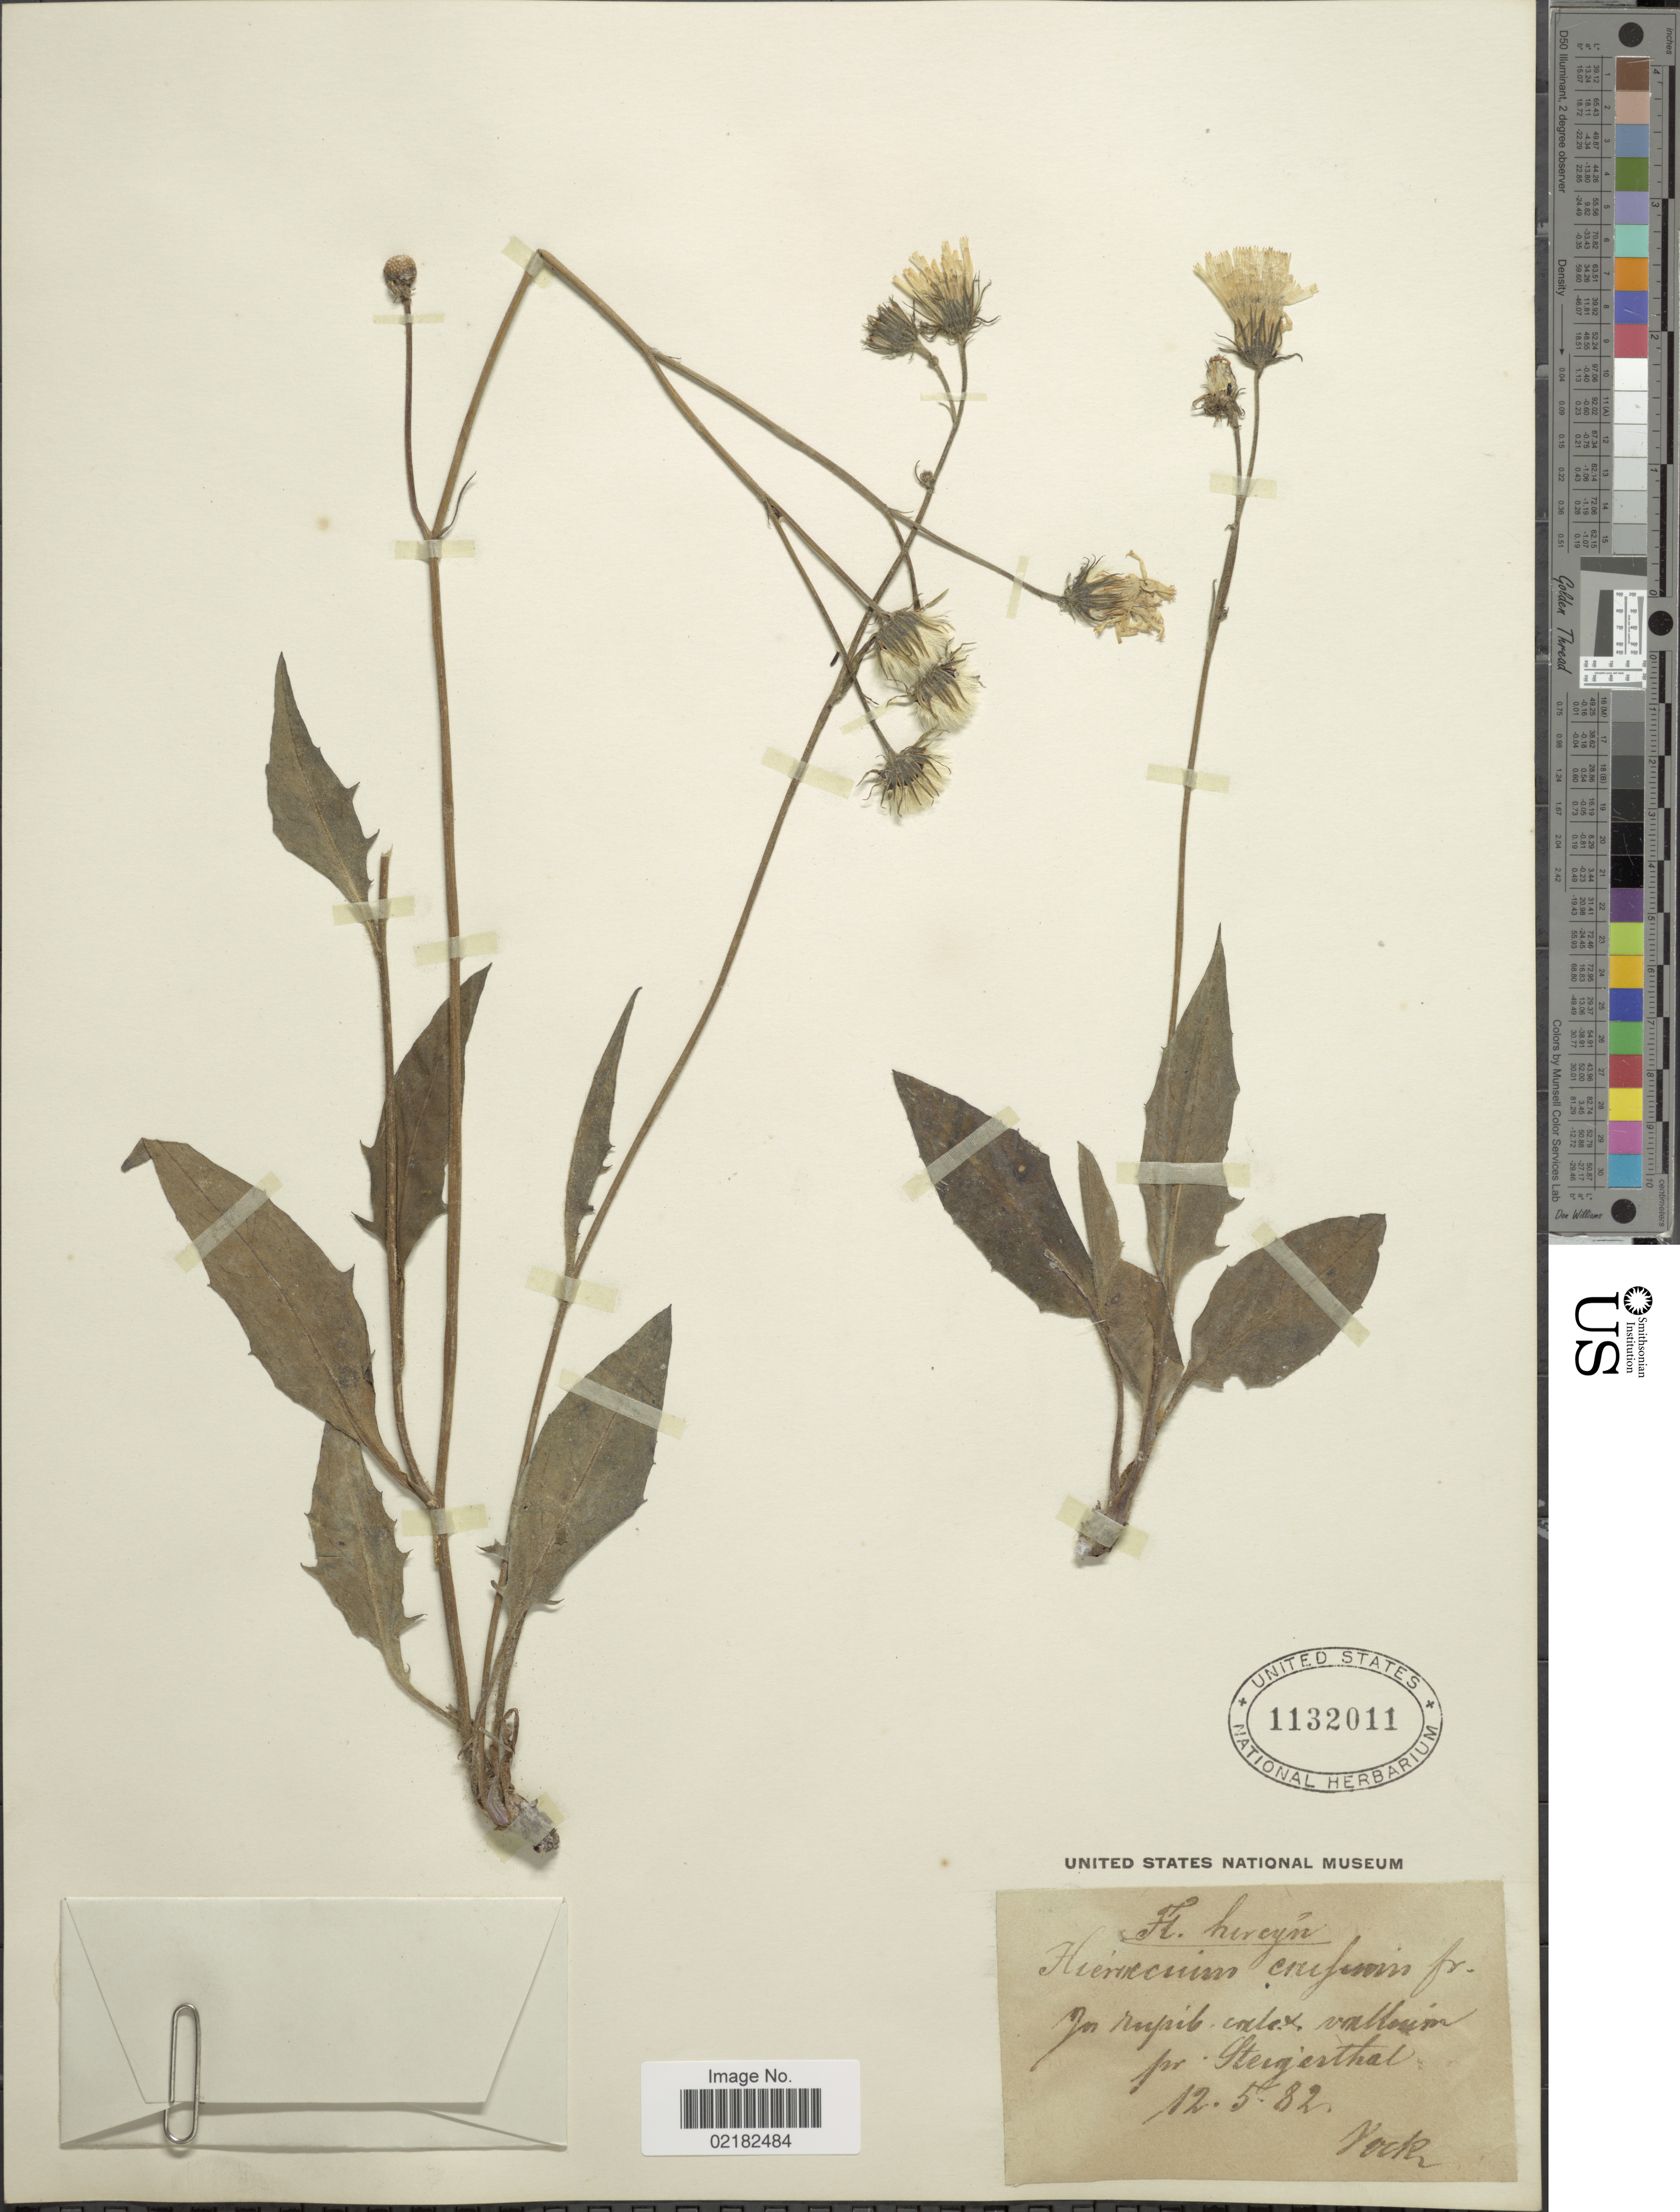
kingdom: Plantae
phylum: Tracheophyta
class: Magnoliopsida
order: Asterales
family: Asteraceae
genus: Hieracium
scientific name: Hieracium repandulare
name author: Druce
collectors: -. Vocke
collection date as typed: Transcribed d/m/y: 12/5/82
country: Germany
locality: Hereyn, pr. Steigerthal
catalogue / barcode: US 1132011